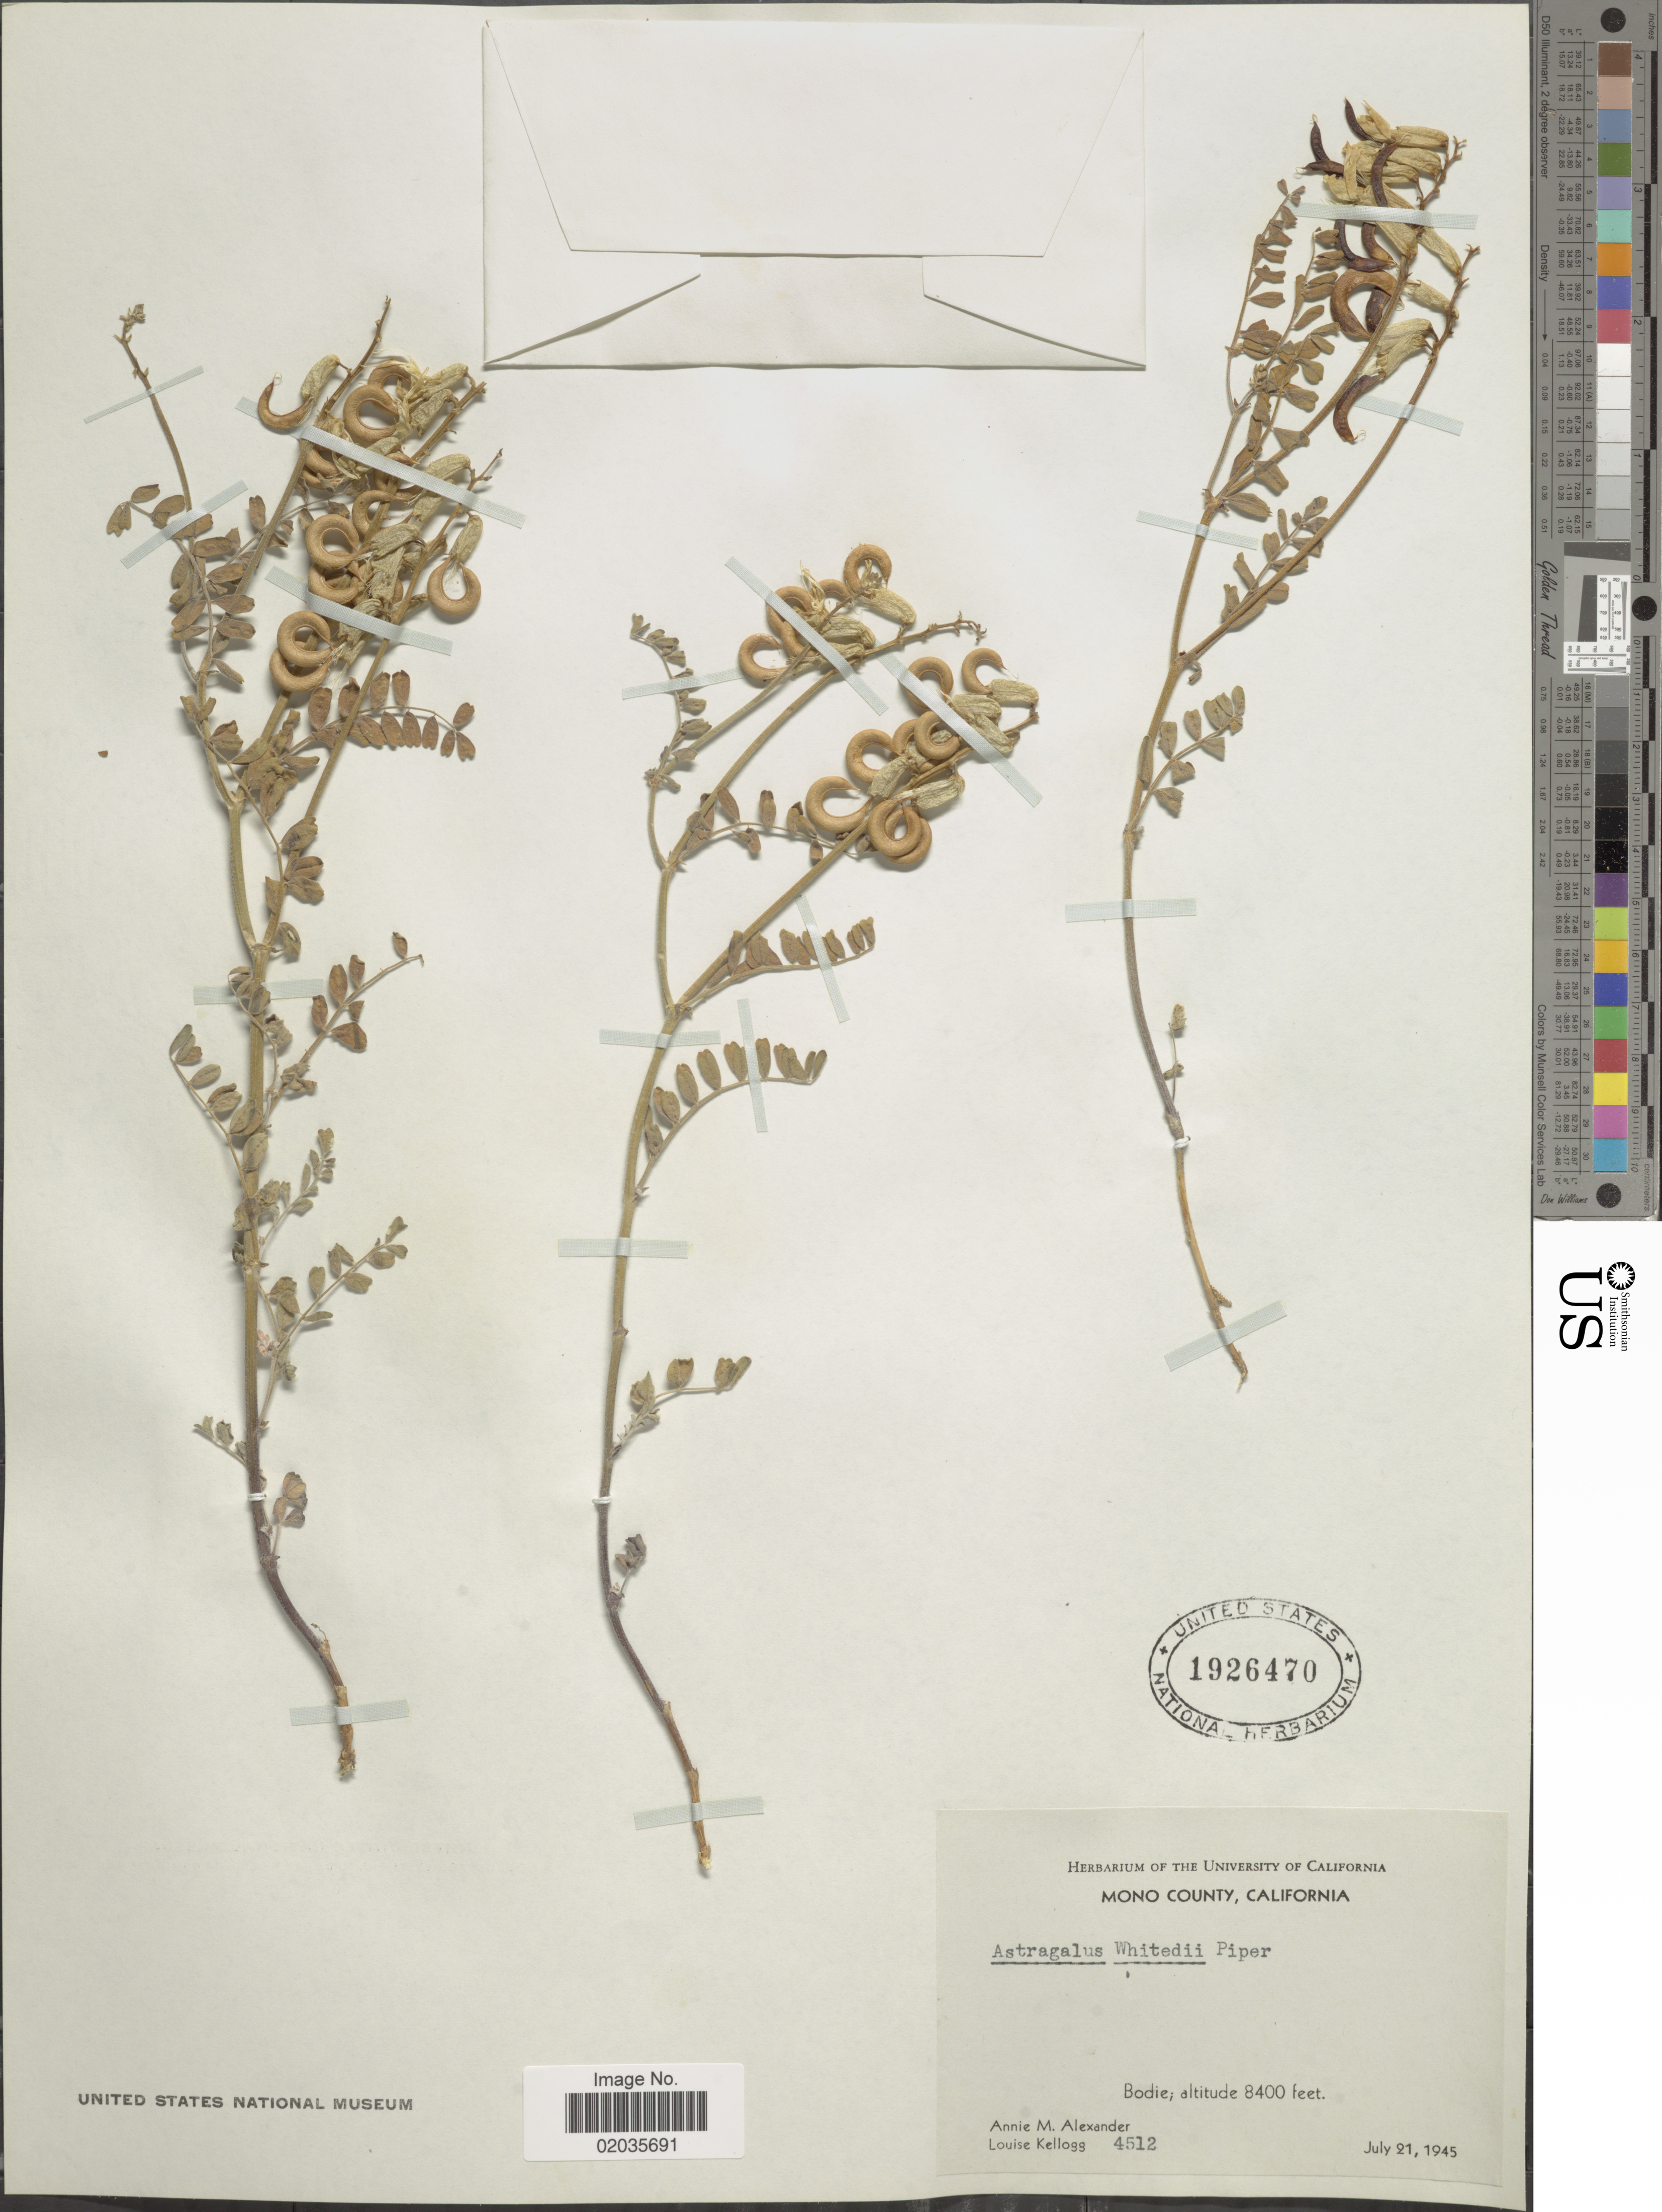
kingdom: Plantae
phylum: Tracheophyta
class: Magnoliopsida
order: Fabales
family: Fabaceae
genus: Astragalus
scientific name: Astragalus whitedii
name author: Piper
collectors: A. M. Alexander & L. Kellogg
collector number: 4512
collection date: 1945-07-21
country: United States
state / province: California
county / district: Mono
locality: Mono County, Bodie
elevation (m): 2560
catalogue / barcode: US 1926470